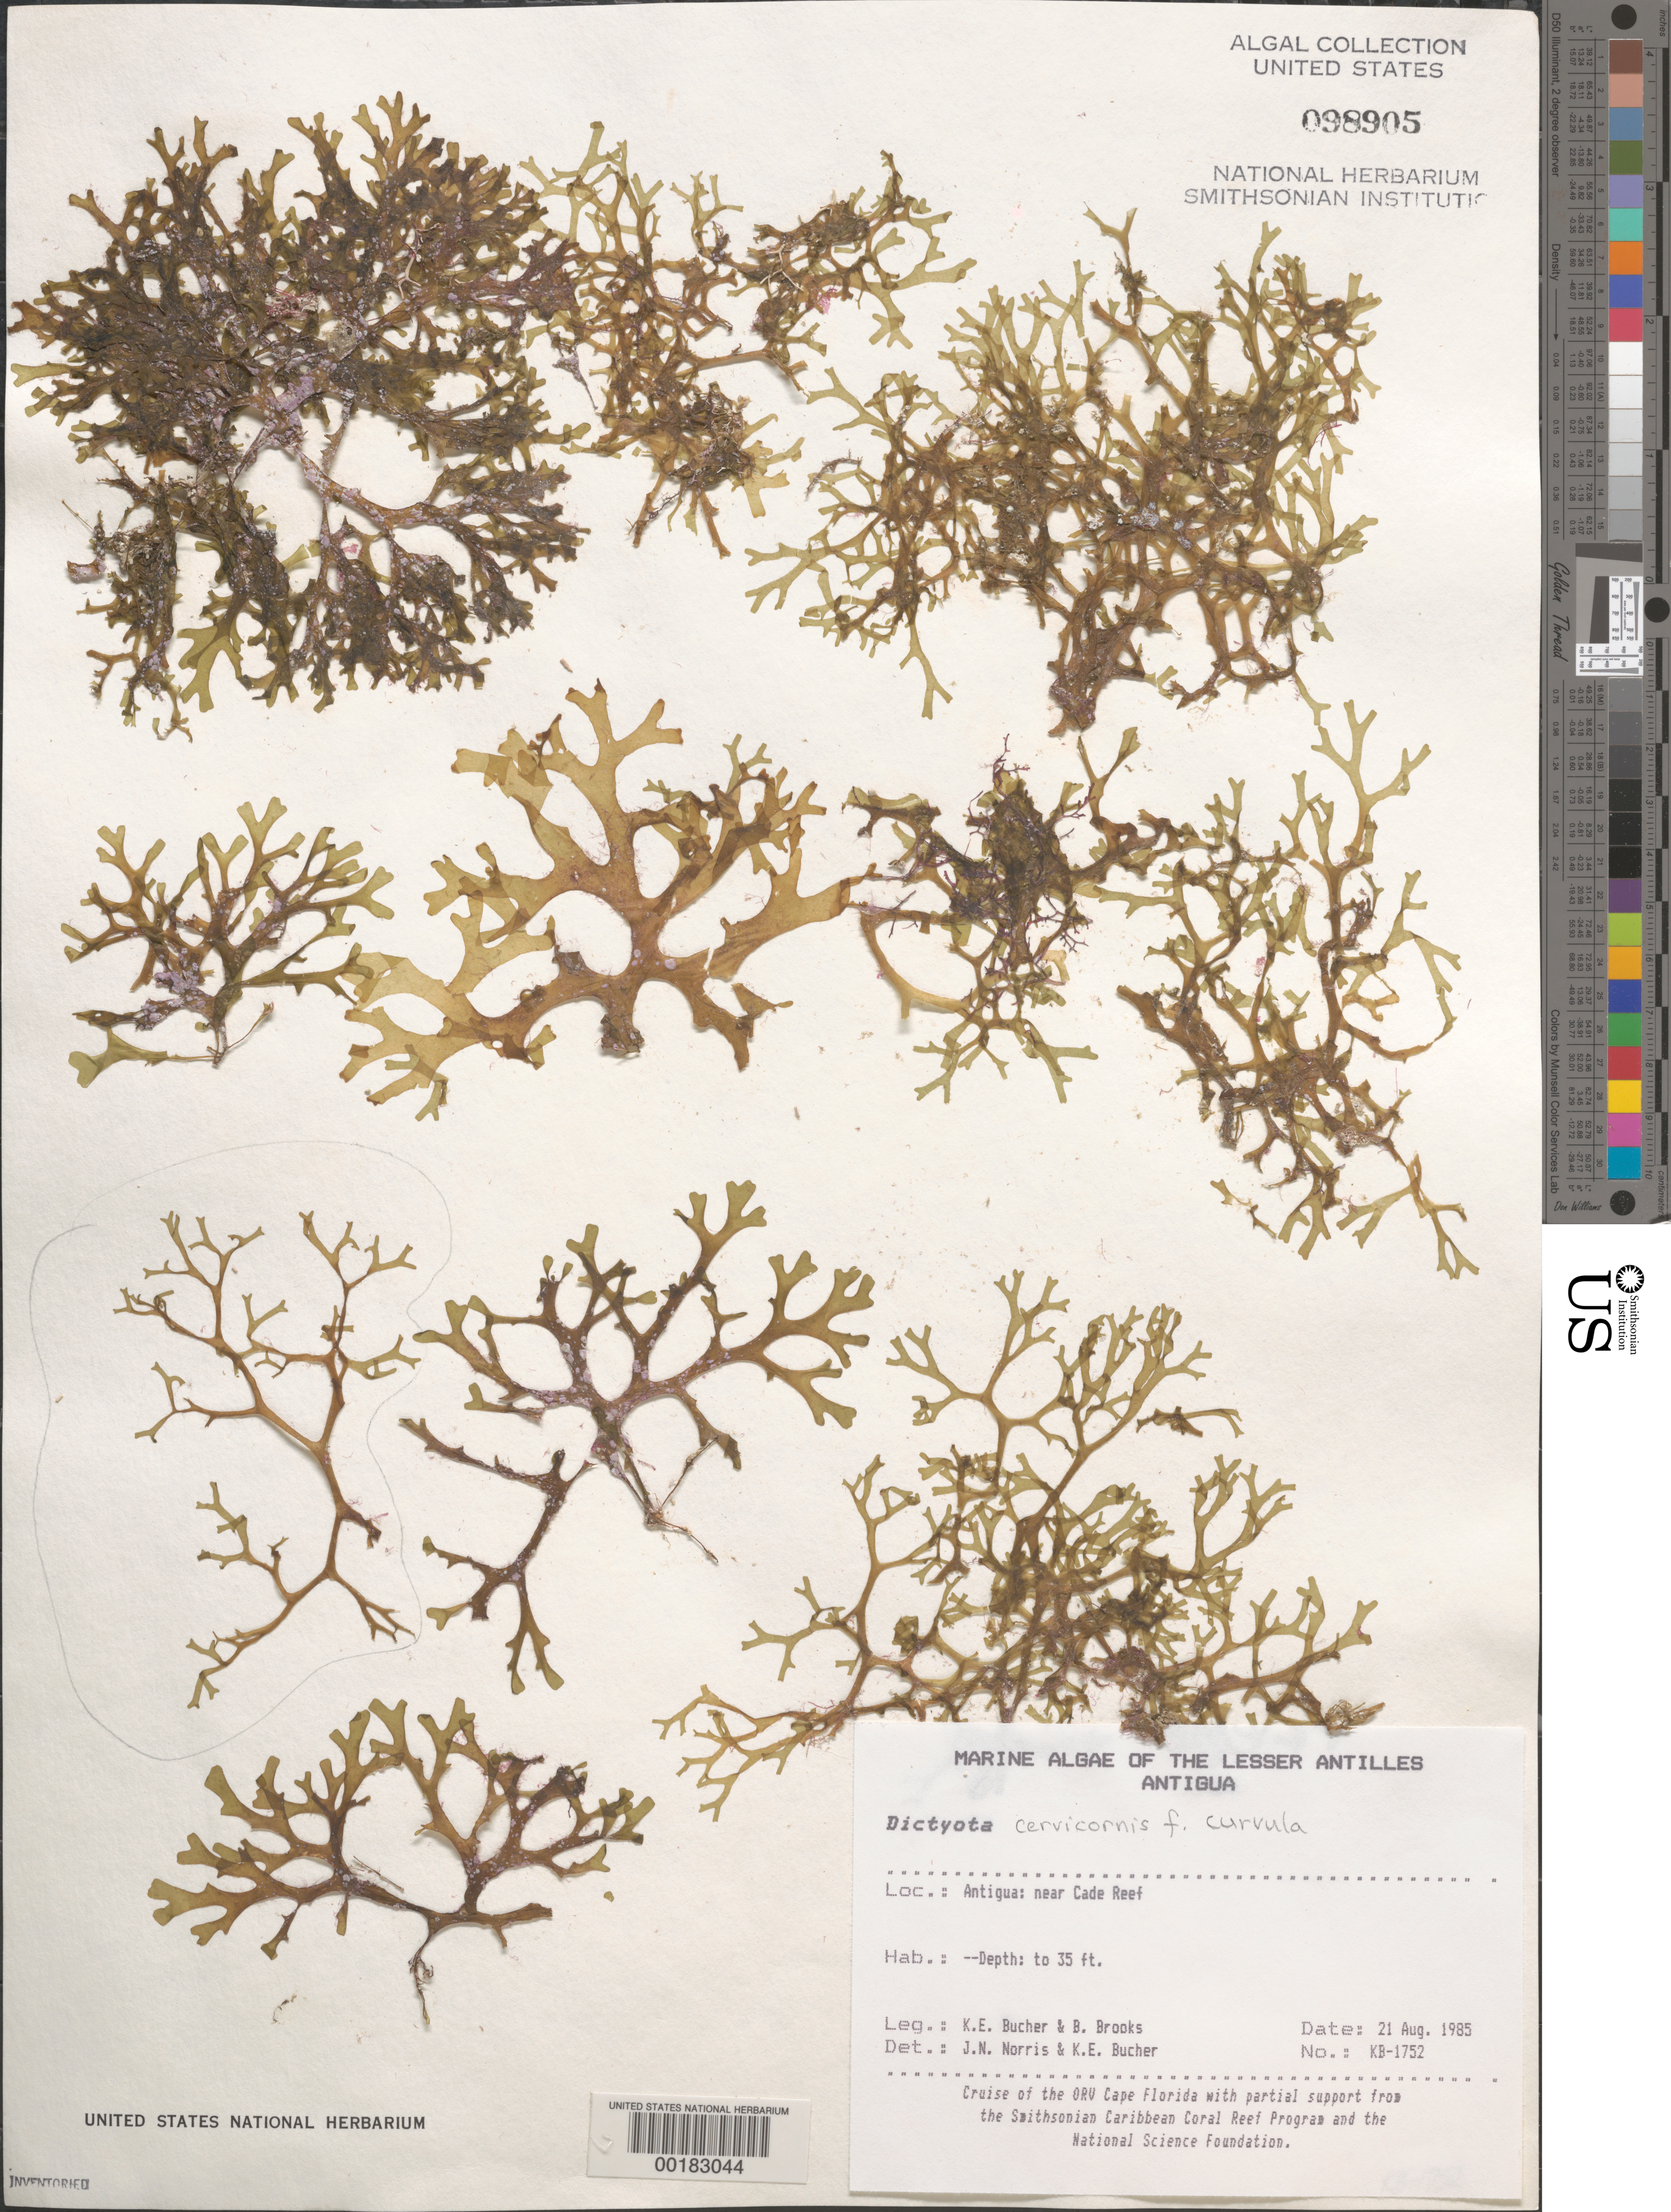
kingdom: Chromista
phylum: Ochrophyta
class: Phaeophyceae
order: Dictyotales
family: Dictyotaceae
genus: Dictyota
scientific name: Dictyota cervicornis f. curvula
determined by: Norris, J. N.; Bucher, K. E.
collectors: K. E. Bucher, B. Brooks & W. Fenical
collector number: Kb-1752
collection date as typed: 21 Aug 1985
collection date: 1985-08-21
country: Antigua and Barbuda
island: Antigua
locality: Near Cade Reef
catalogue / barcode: US 98905